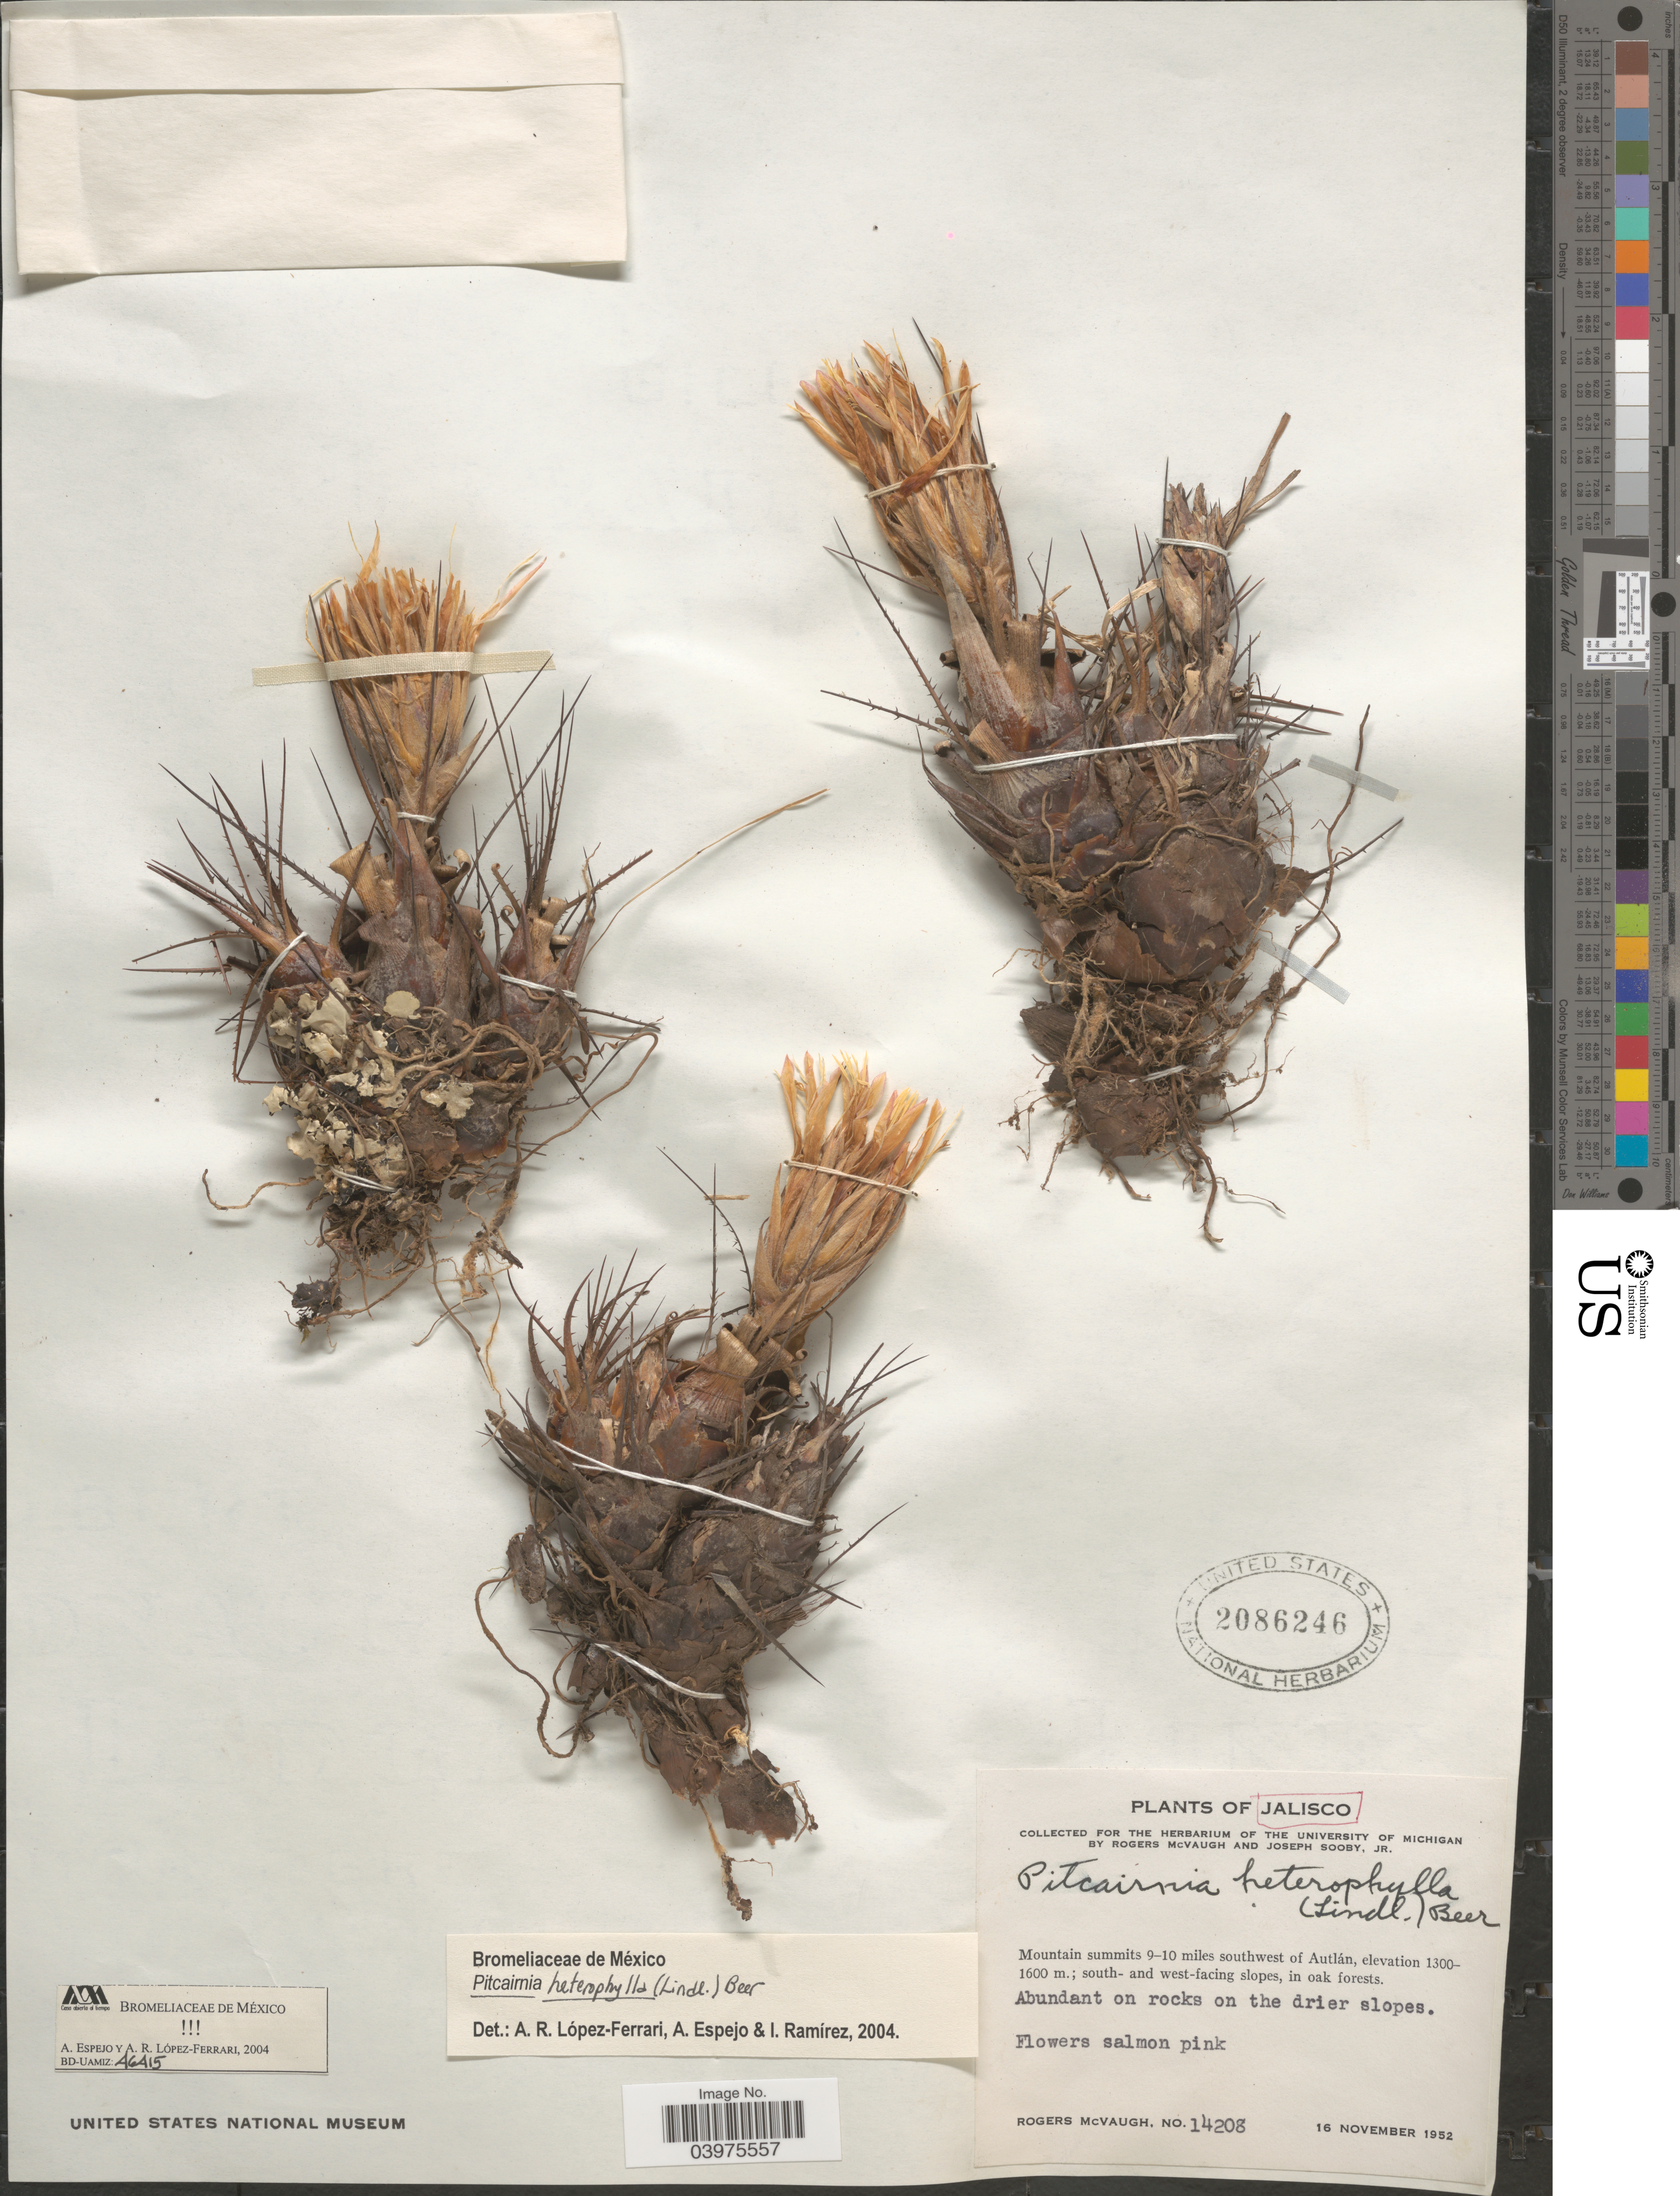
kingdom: Plantae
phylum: Tracheophyta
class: Liliopsida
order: Poales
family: Bromeliaceae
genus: Pitcairnia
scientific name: Pitcairnia heterophylla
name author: (Lindl.) Beer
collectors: R. McVaugh & J. Sooby Jr.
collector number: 14208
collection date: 1952-11-16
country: Mexico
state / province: Jalisco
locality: Mountain summits 9-10 miles southwest of Autlán; south- and west-facing slopes.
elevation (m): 1300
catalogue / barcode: US 2086246